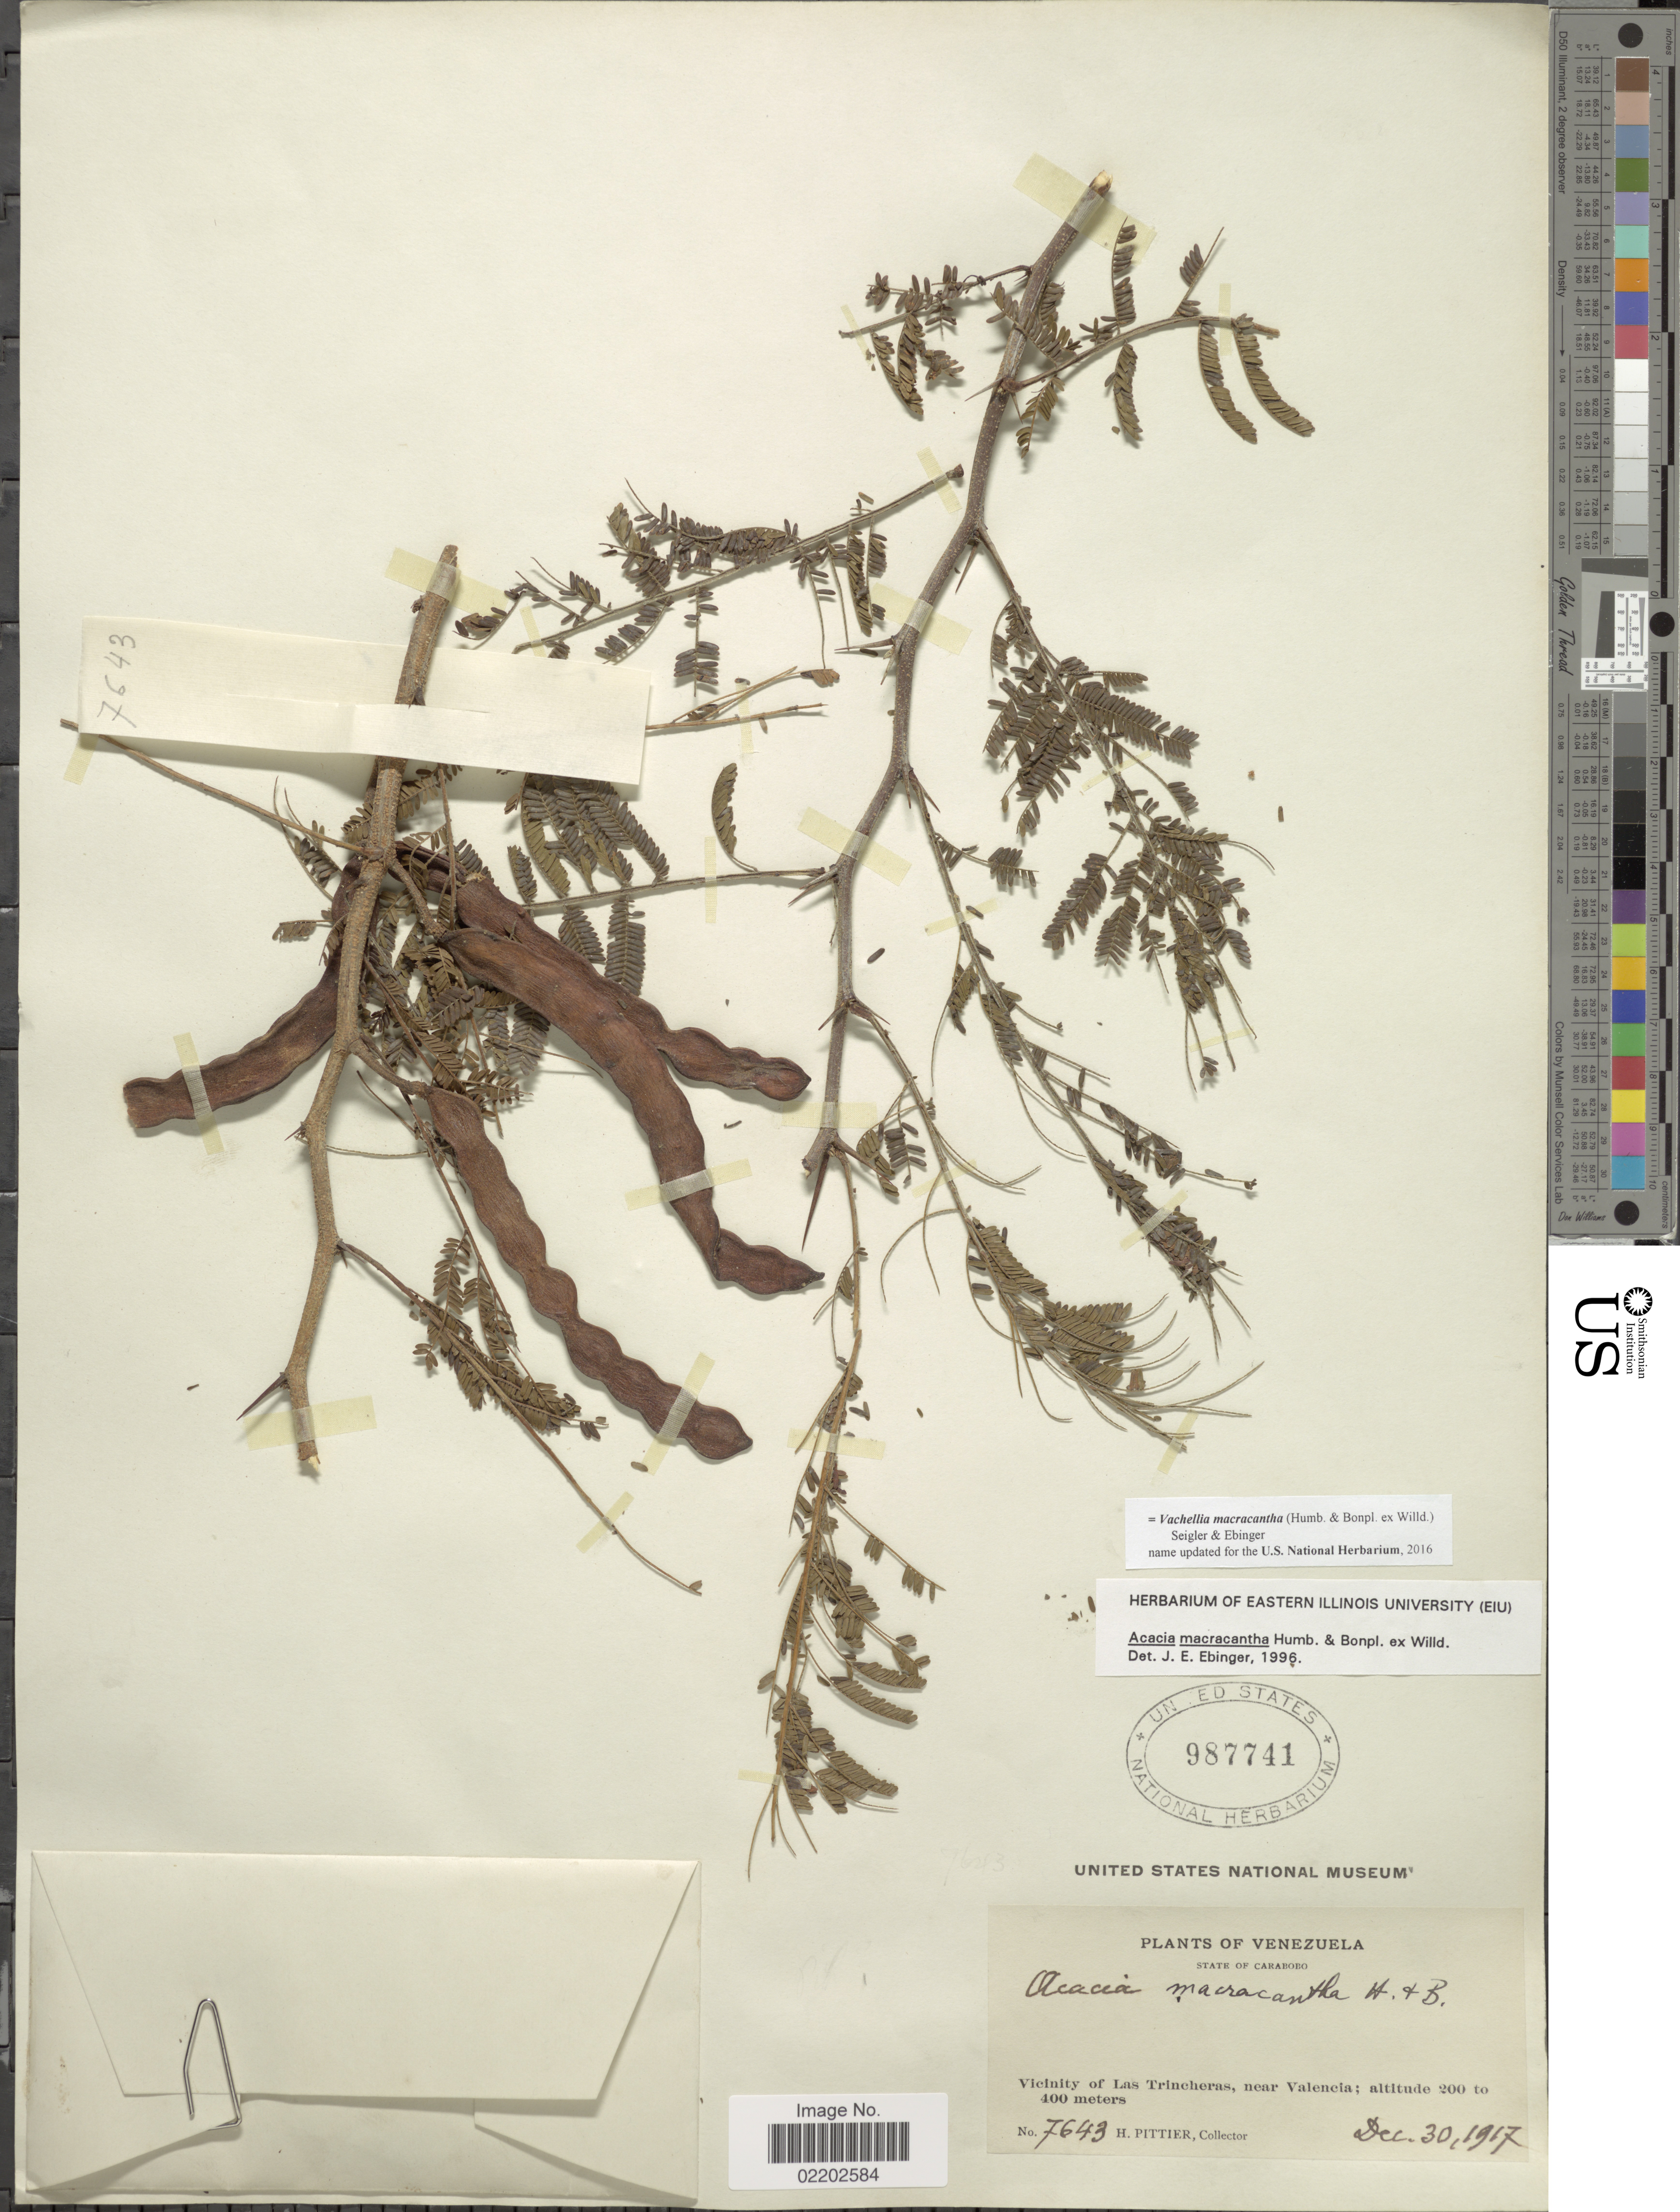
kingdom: Plantae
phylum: Tracheophyta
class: Magnoliopsida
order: Fabales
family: Fabaceae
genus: Vachellia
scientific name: Vachellia macracantha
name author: (Humb. & Bonpl. ex Willd.) Seigler & Ebinger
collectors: H. F. Pittier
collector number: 7643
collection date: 1917-12-30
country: Venezuela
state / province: Carabobo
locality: Vicinity of Las Trincheras, near Valencia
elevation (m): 200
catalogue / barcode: US 987741